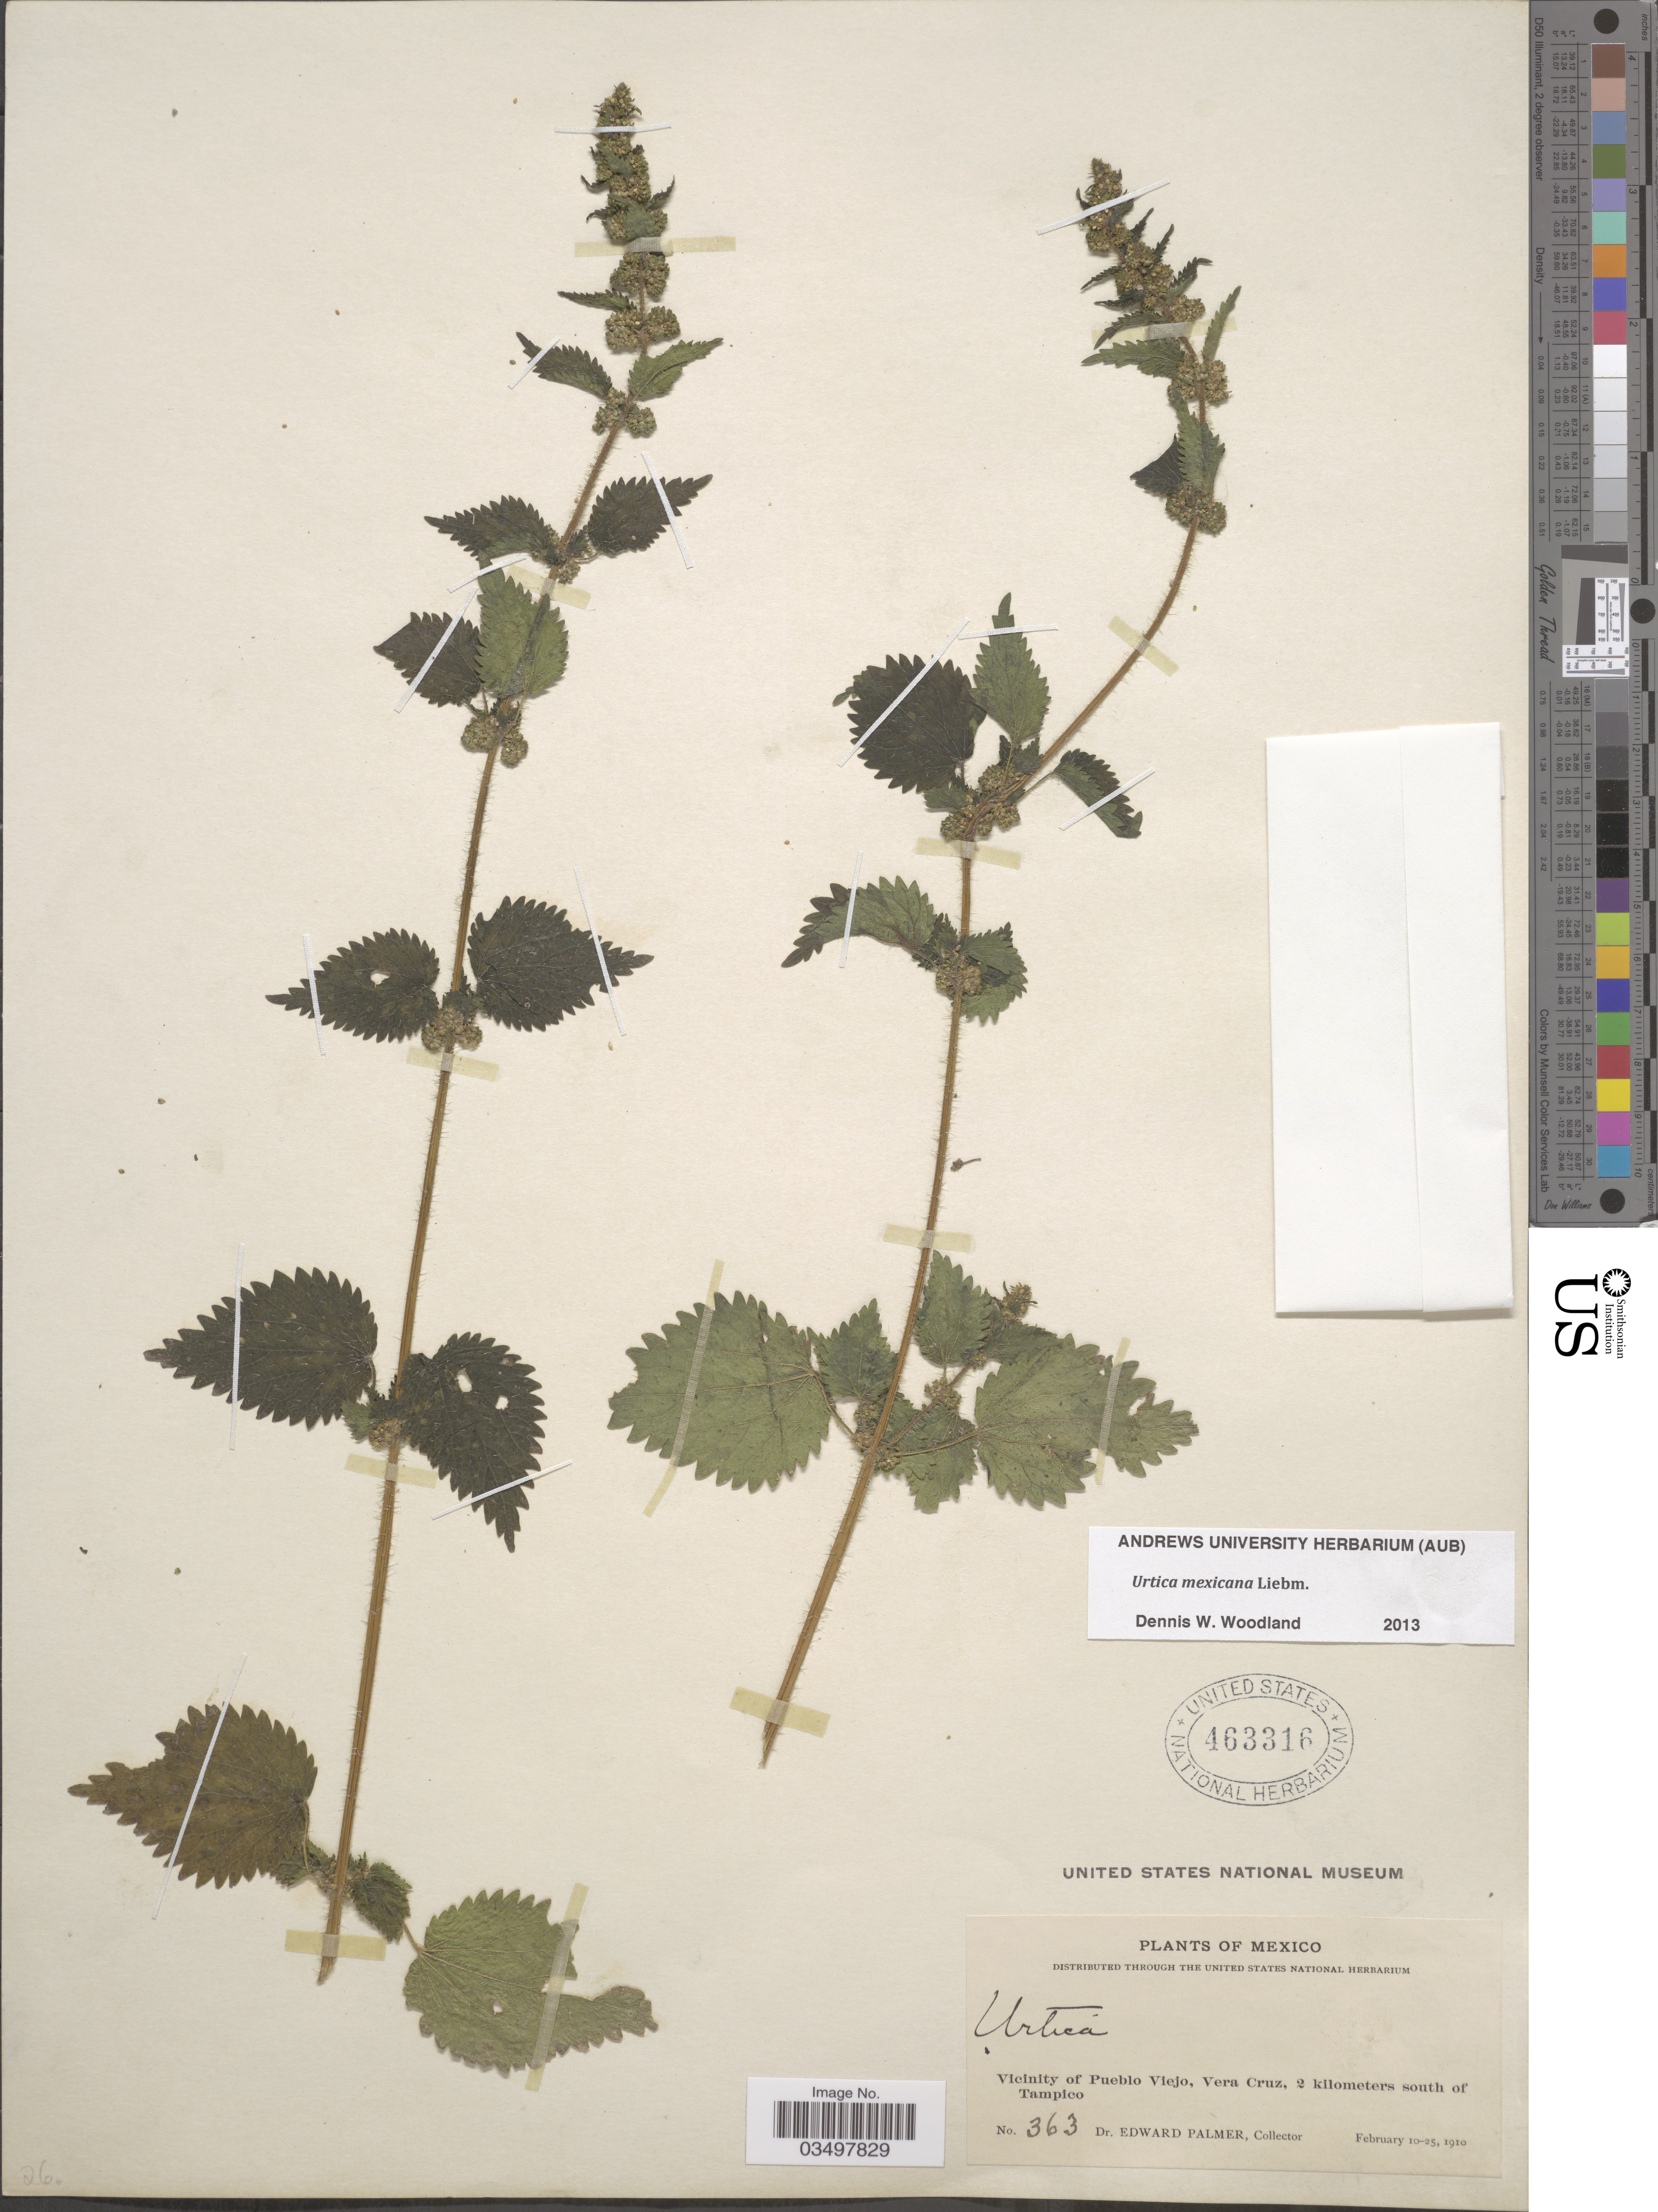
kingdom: Plantae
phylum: Tracheophyta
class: Magnoliopsida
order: Rosales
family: Urticaceae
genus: Urtica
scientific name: Urtica mexicana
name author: Liebm.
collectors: E. Palmer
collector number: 363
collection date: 1910-02-10/1910-02-25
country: Mexico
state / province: Veracruz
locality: Vicinity of Pueblo Viejo, Vera Cruz, 2 kilometers south of Tampico.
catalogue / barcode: US 463316